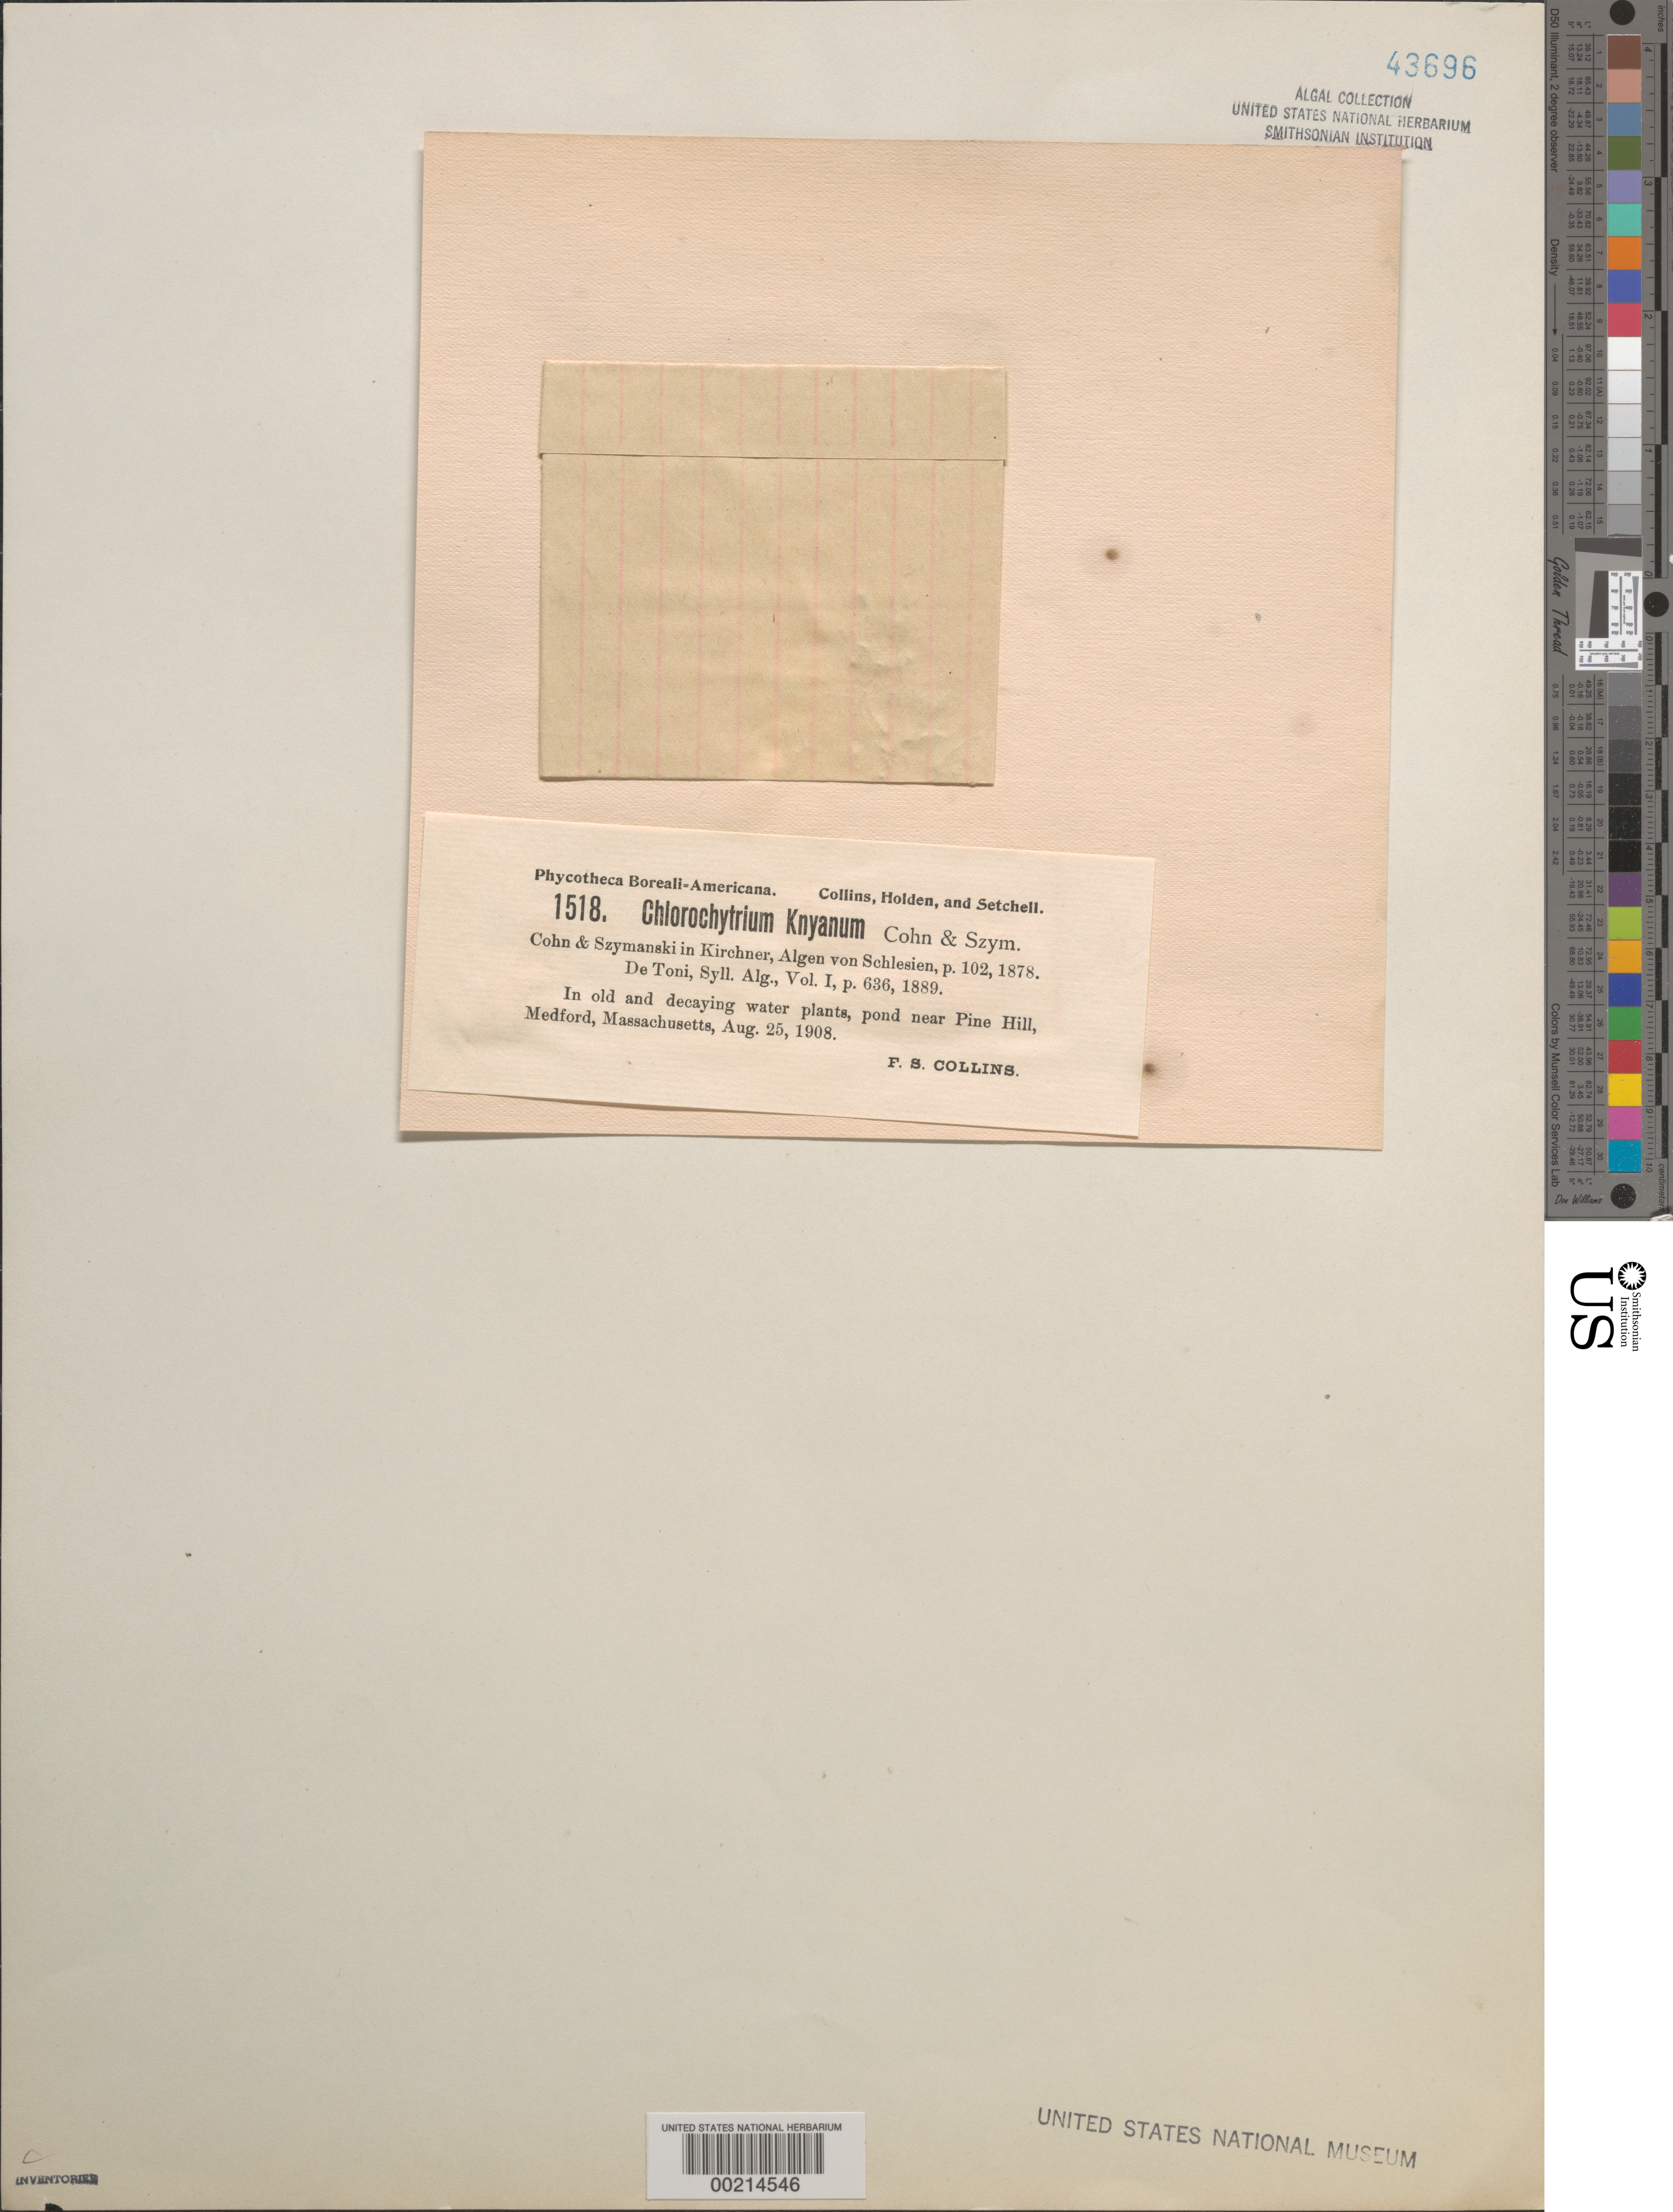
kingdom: Plantae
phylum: Chlorophyta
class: Chlorophyceae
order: Chlamydomonadales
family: Chlorochytriaceae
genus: Chlorochytrium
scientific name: Chlorochytrium lemnae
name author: Cohn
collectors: F. Collins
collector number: PB-A 1518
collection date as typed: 25 Aug 1908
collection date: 1908-08-25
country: United States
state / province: Massachusetts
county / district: Middlesex County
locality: Medford, near Pine Hill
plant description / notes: Collins, Holden & Setchell, Phycotheca Boreali-Americana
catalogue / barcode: US 43696